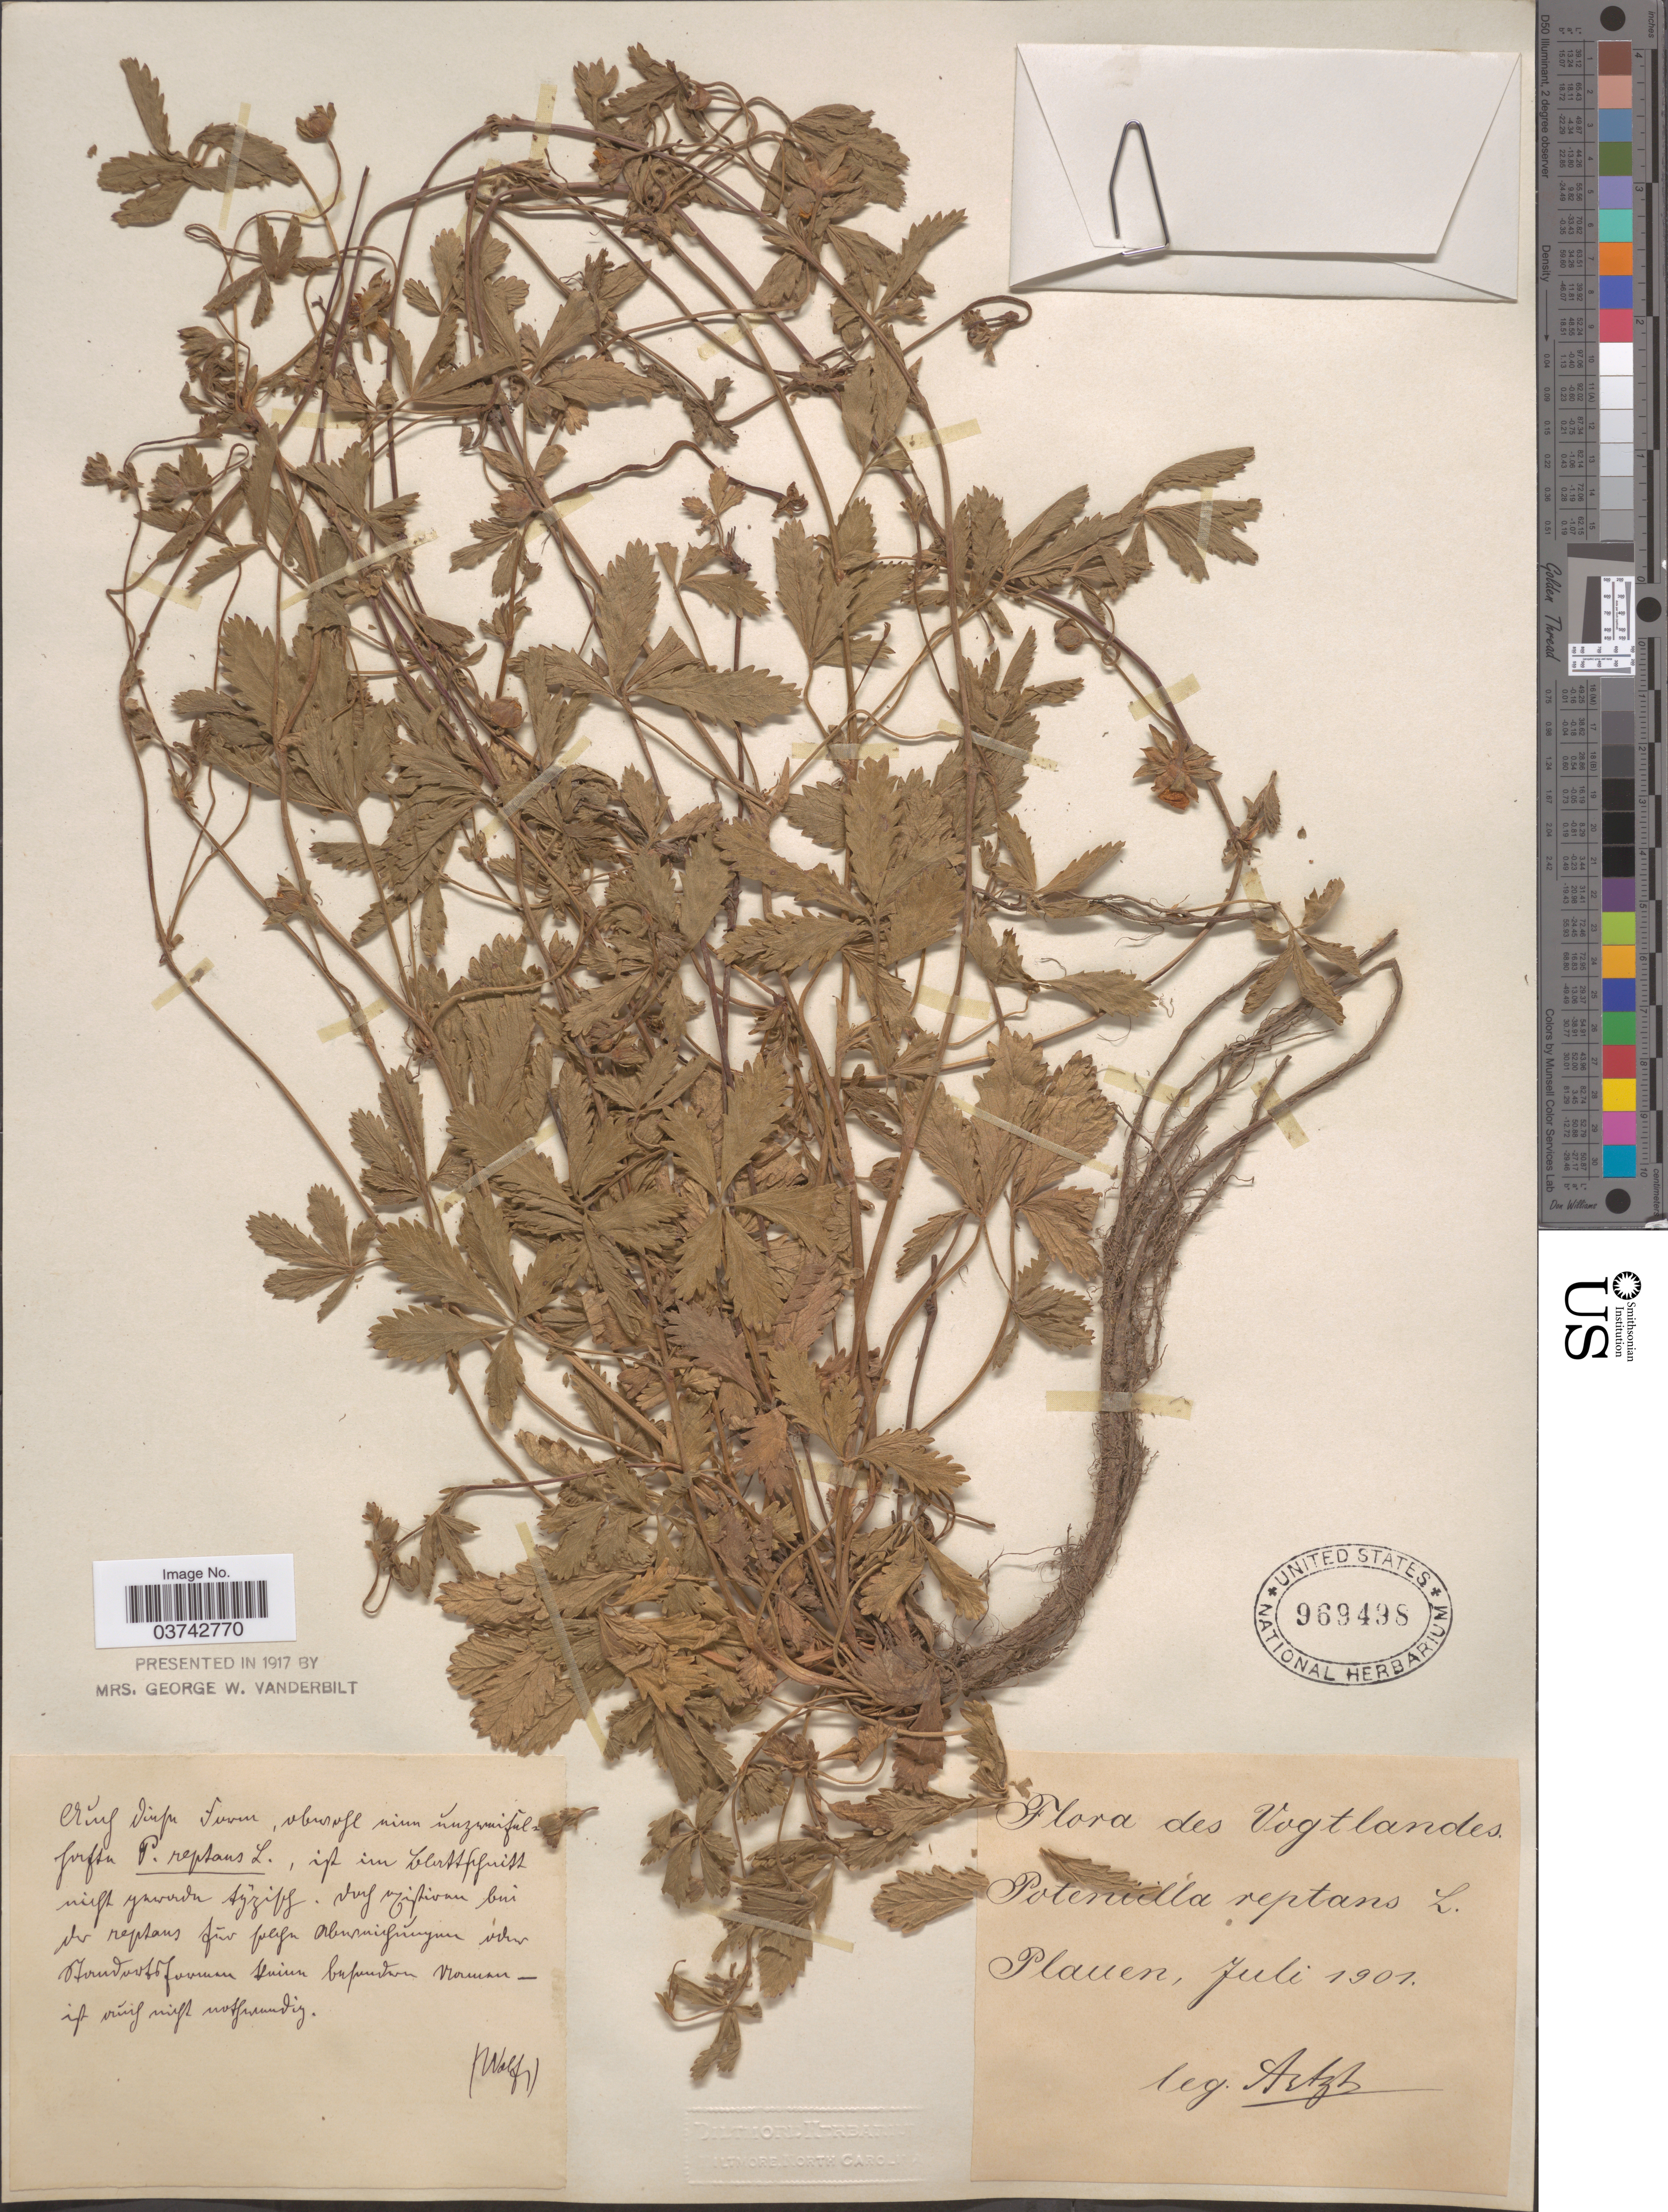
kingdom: Plantae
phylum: Tracheophyta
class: Magnoliopsida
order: Rosales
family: Rosaceae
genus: Potentilla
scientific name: Potentilla reptans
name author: L.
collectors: -. Artzb.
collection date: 1901-07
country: Germany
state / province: Sachsen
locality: Plauen.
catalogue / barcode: US 969498